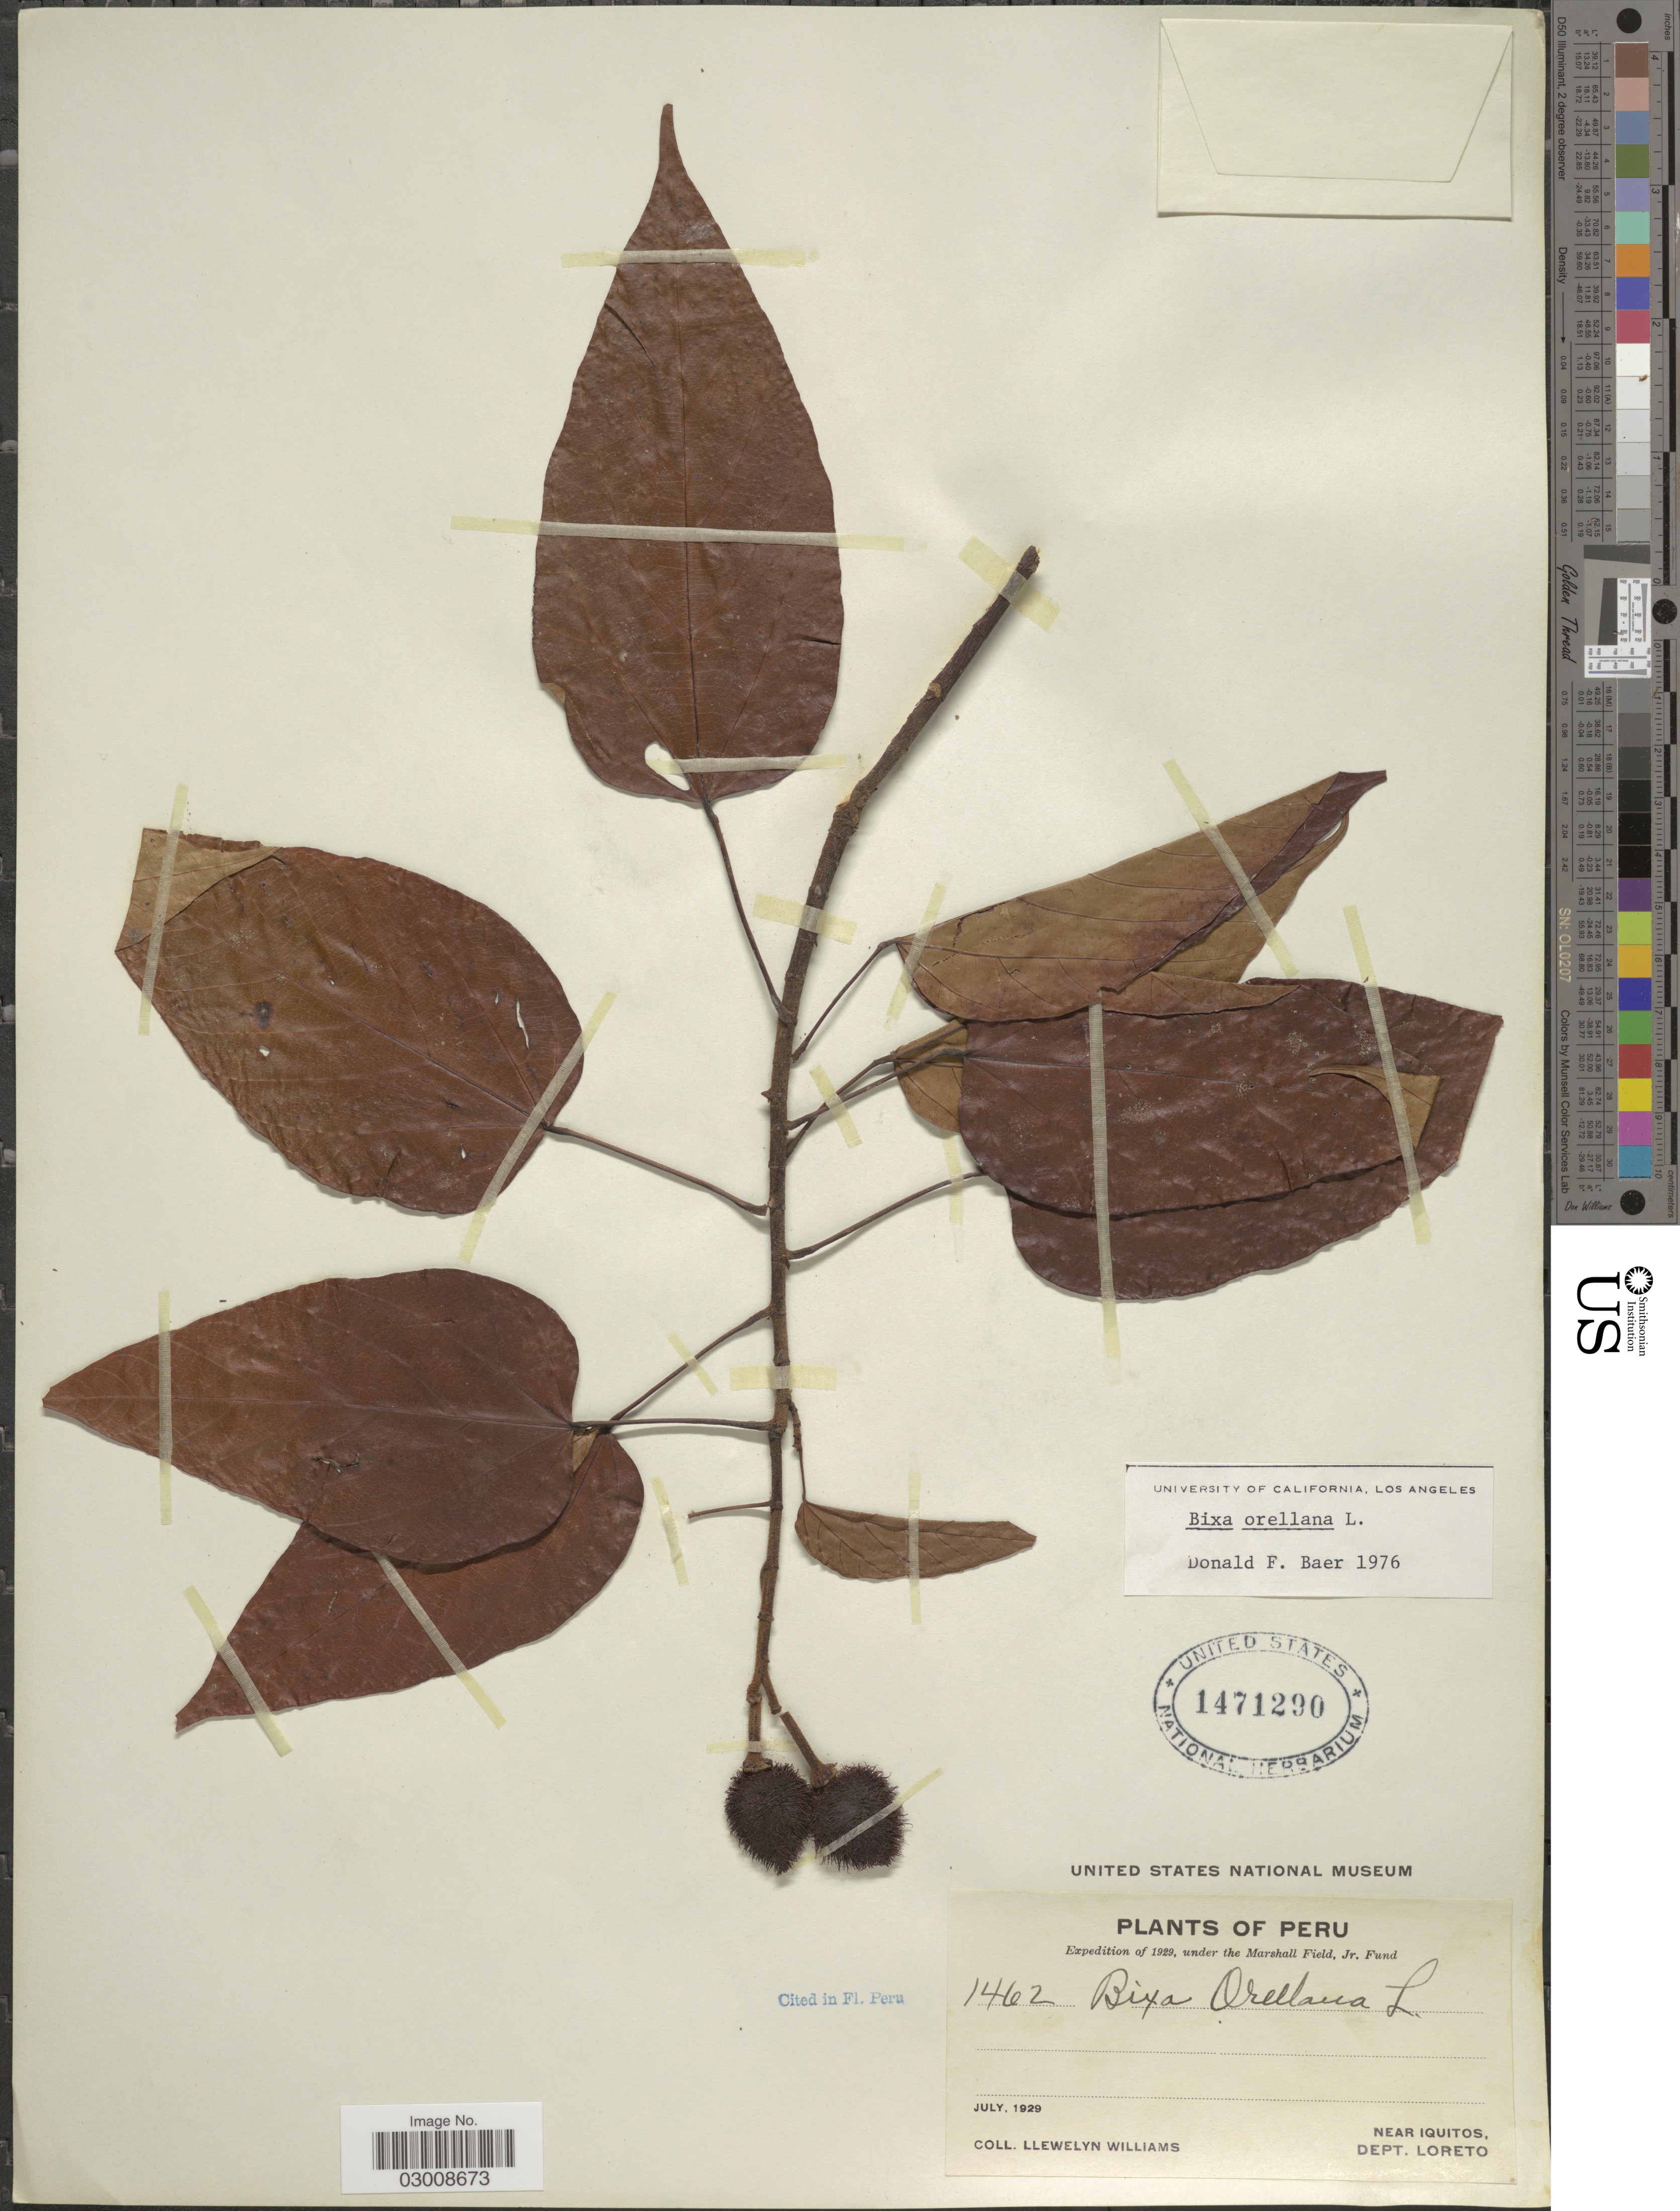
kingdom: Plantae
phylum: Tracheophyta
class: Magnoliopsida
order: Malvales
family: Bixaceae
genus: Bixa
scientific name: Bixa orellana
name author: L.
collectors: Ll. Williams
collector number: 1462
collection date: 1929-07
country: Peru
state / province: Loreto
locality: Near Iquitos, Dept. Loreto.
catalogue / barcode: US 1471290